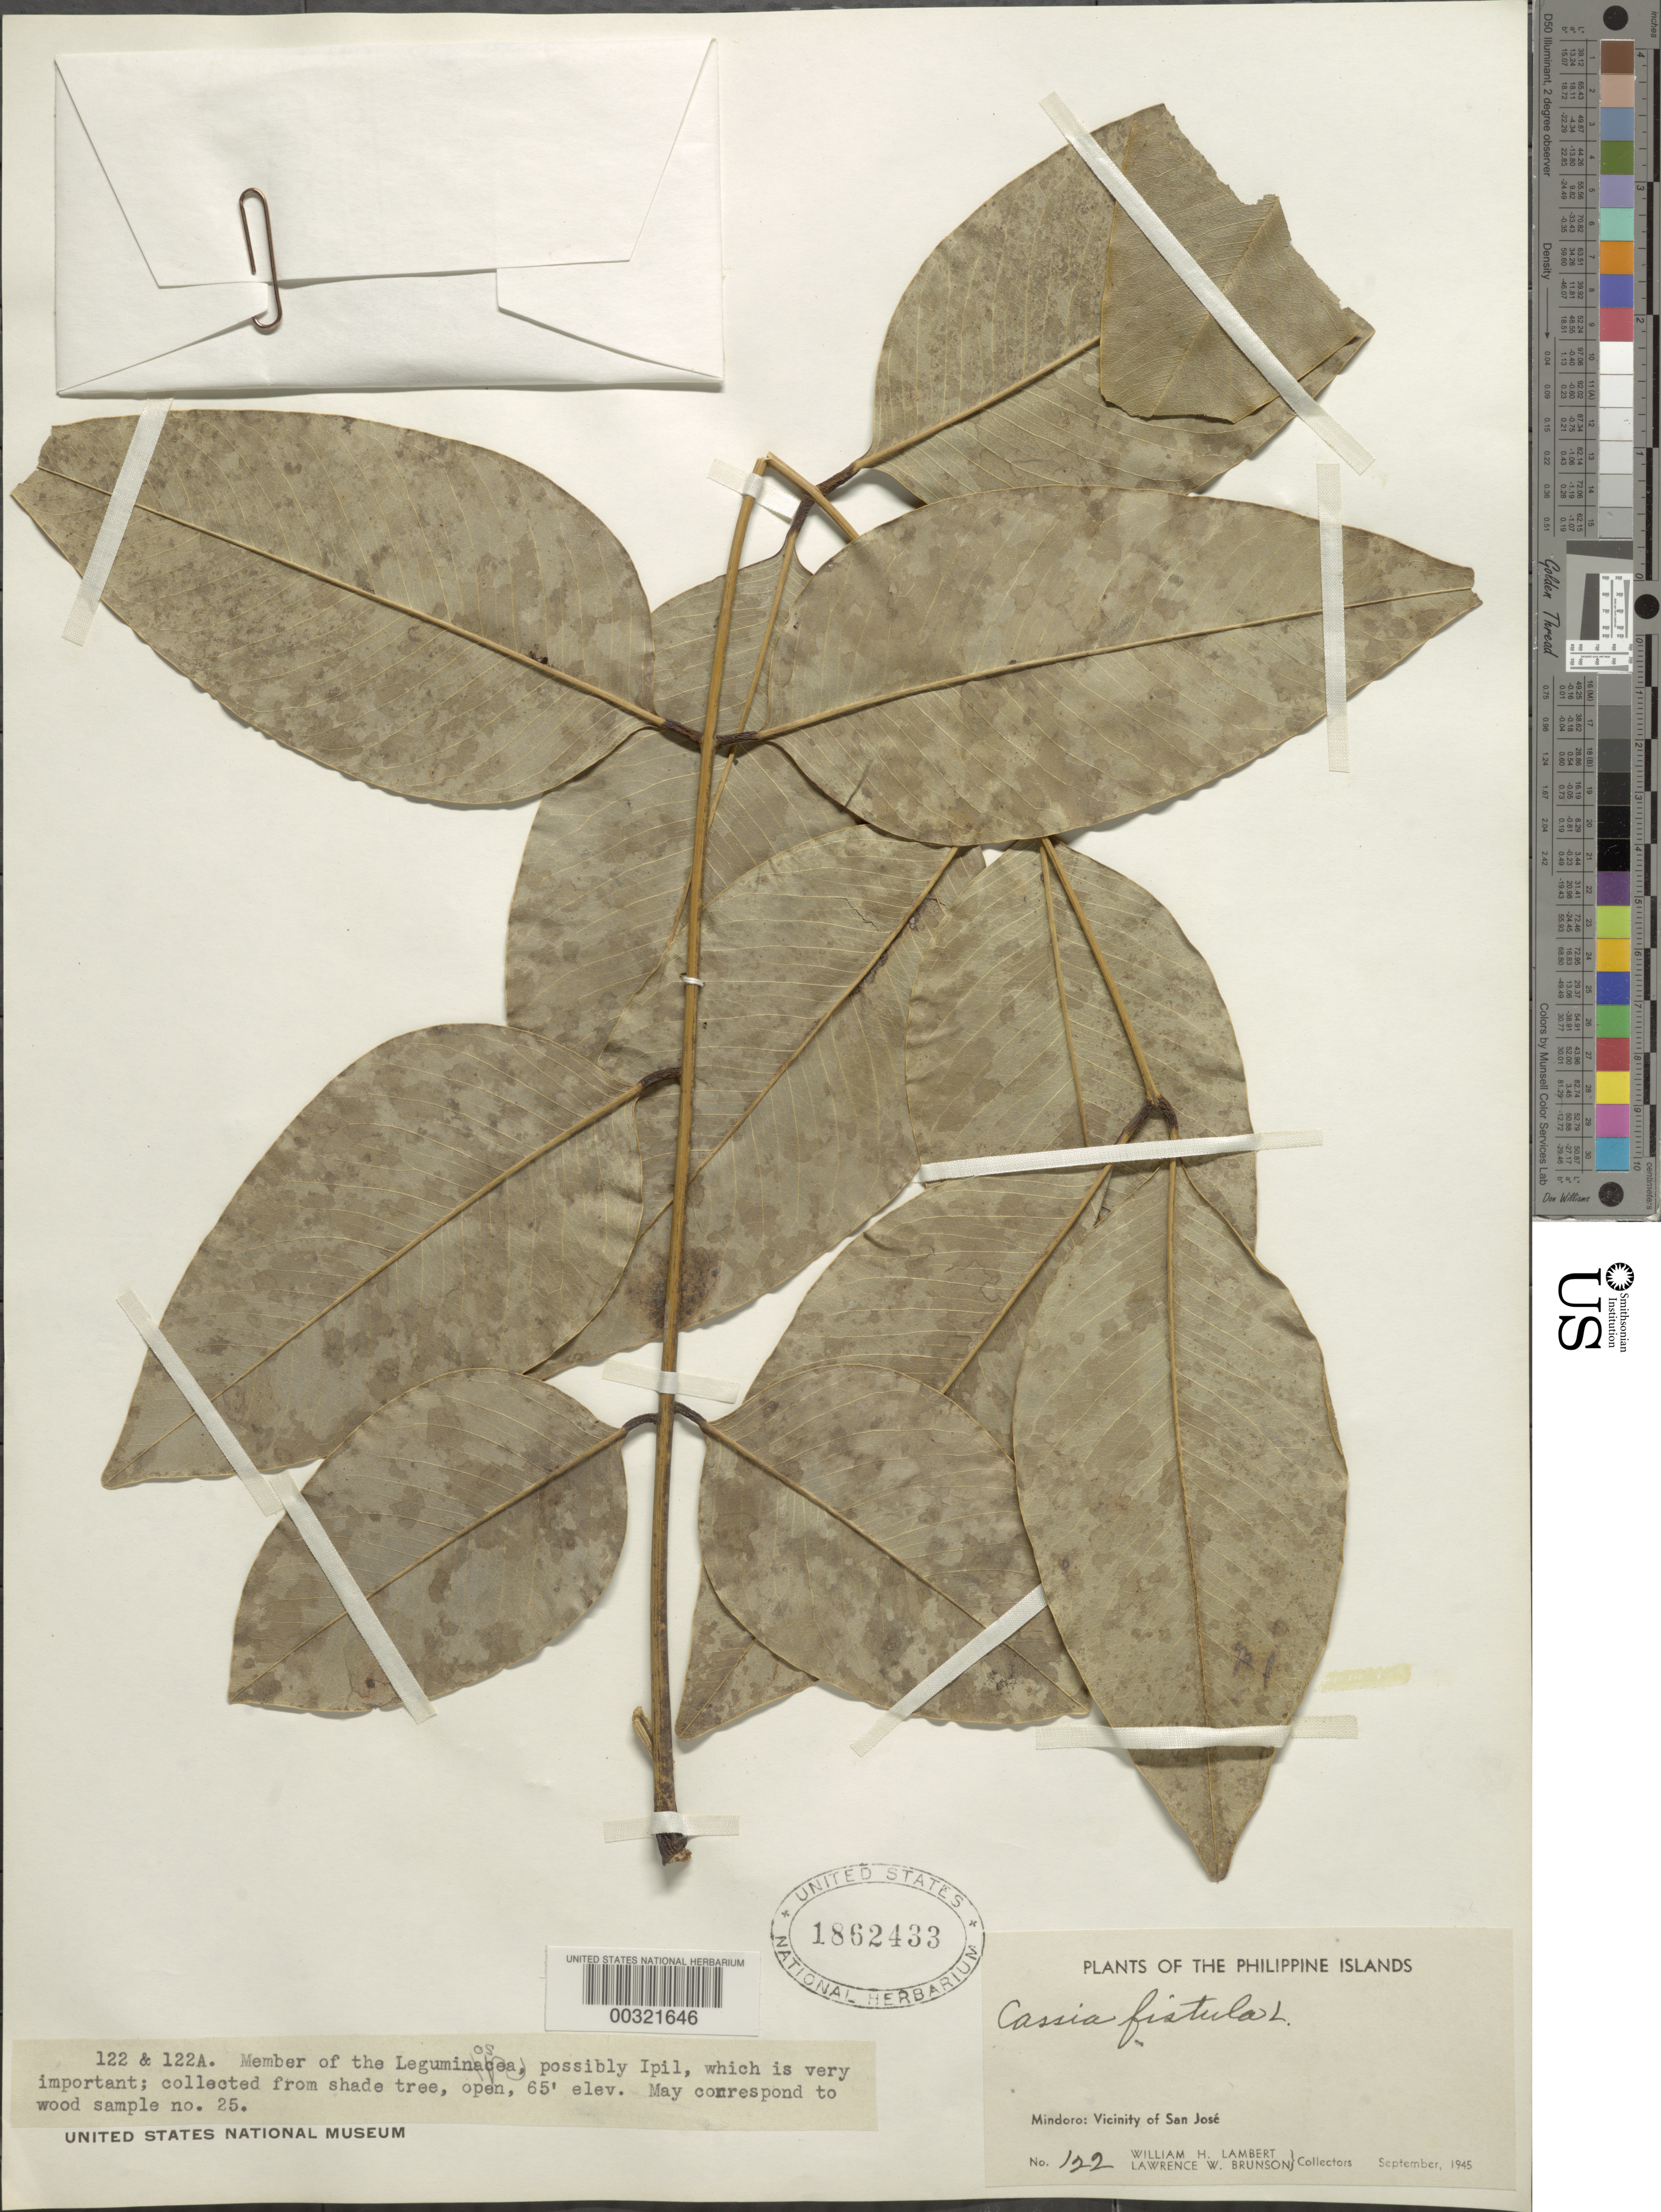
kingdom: Plantae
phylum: Tracheophyta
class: Magnoliopsida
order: Fabales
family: Fabaceae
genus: Cassia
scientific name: Cassia fistula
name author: L.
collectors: W. Lambert & L. Brunson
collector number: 122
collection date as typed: Sep 1945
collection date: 1945-09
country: Philippines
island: Mindoro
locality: Vicinity of san jose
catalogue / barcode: US 1862433